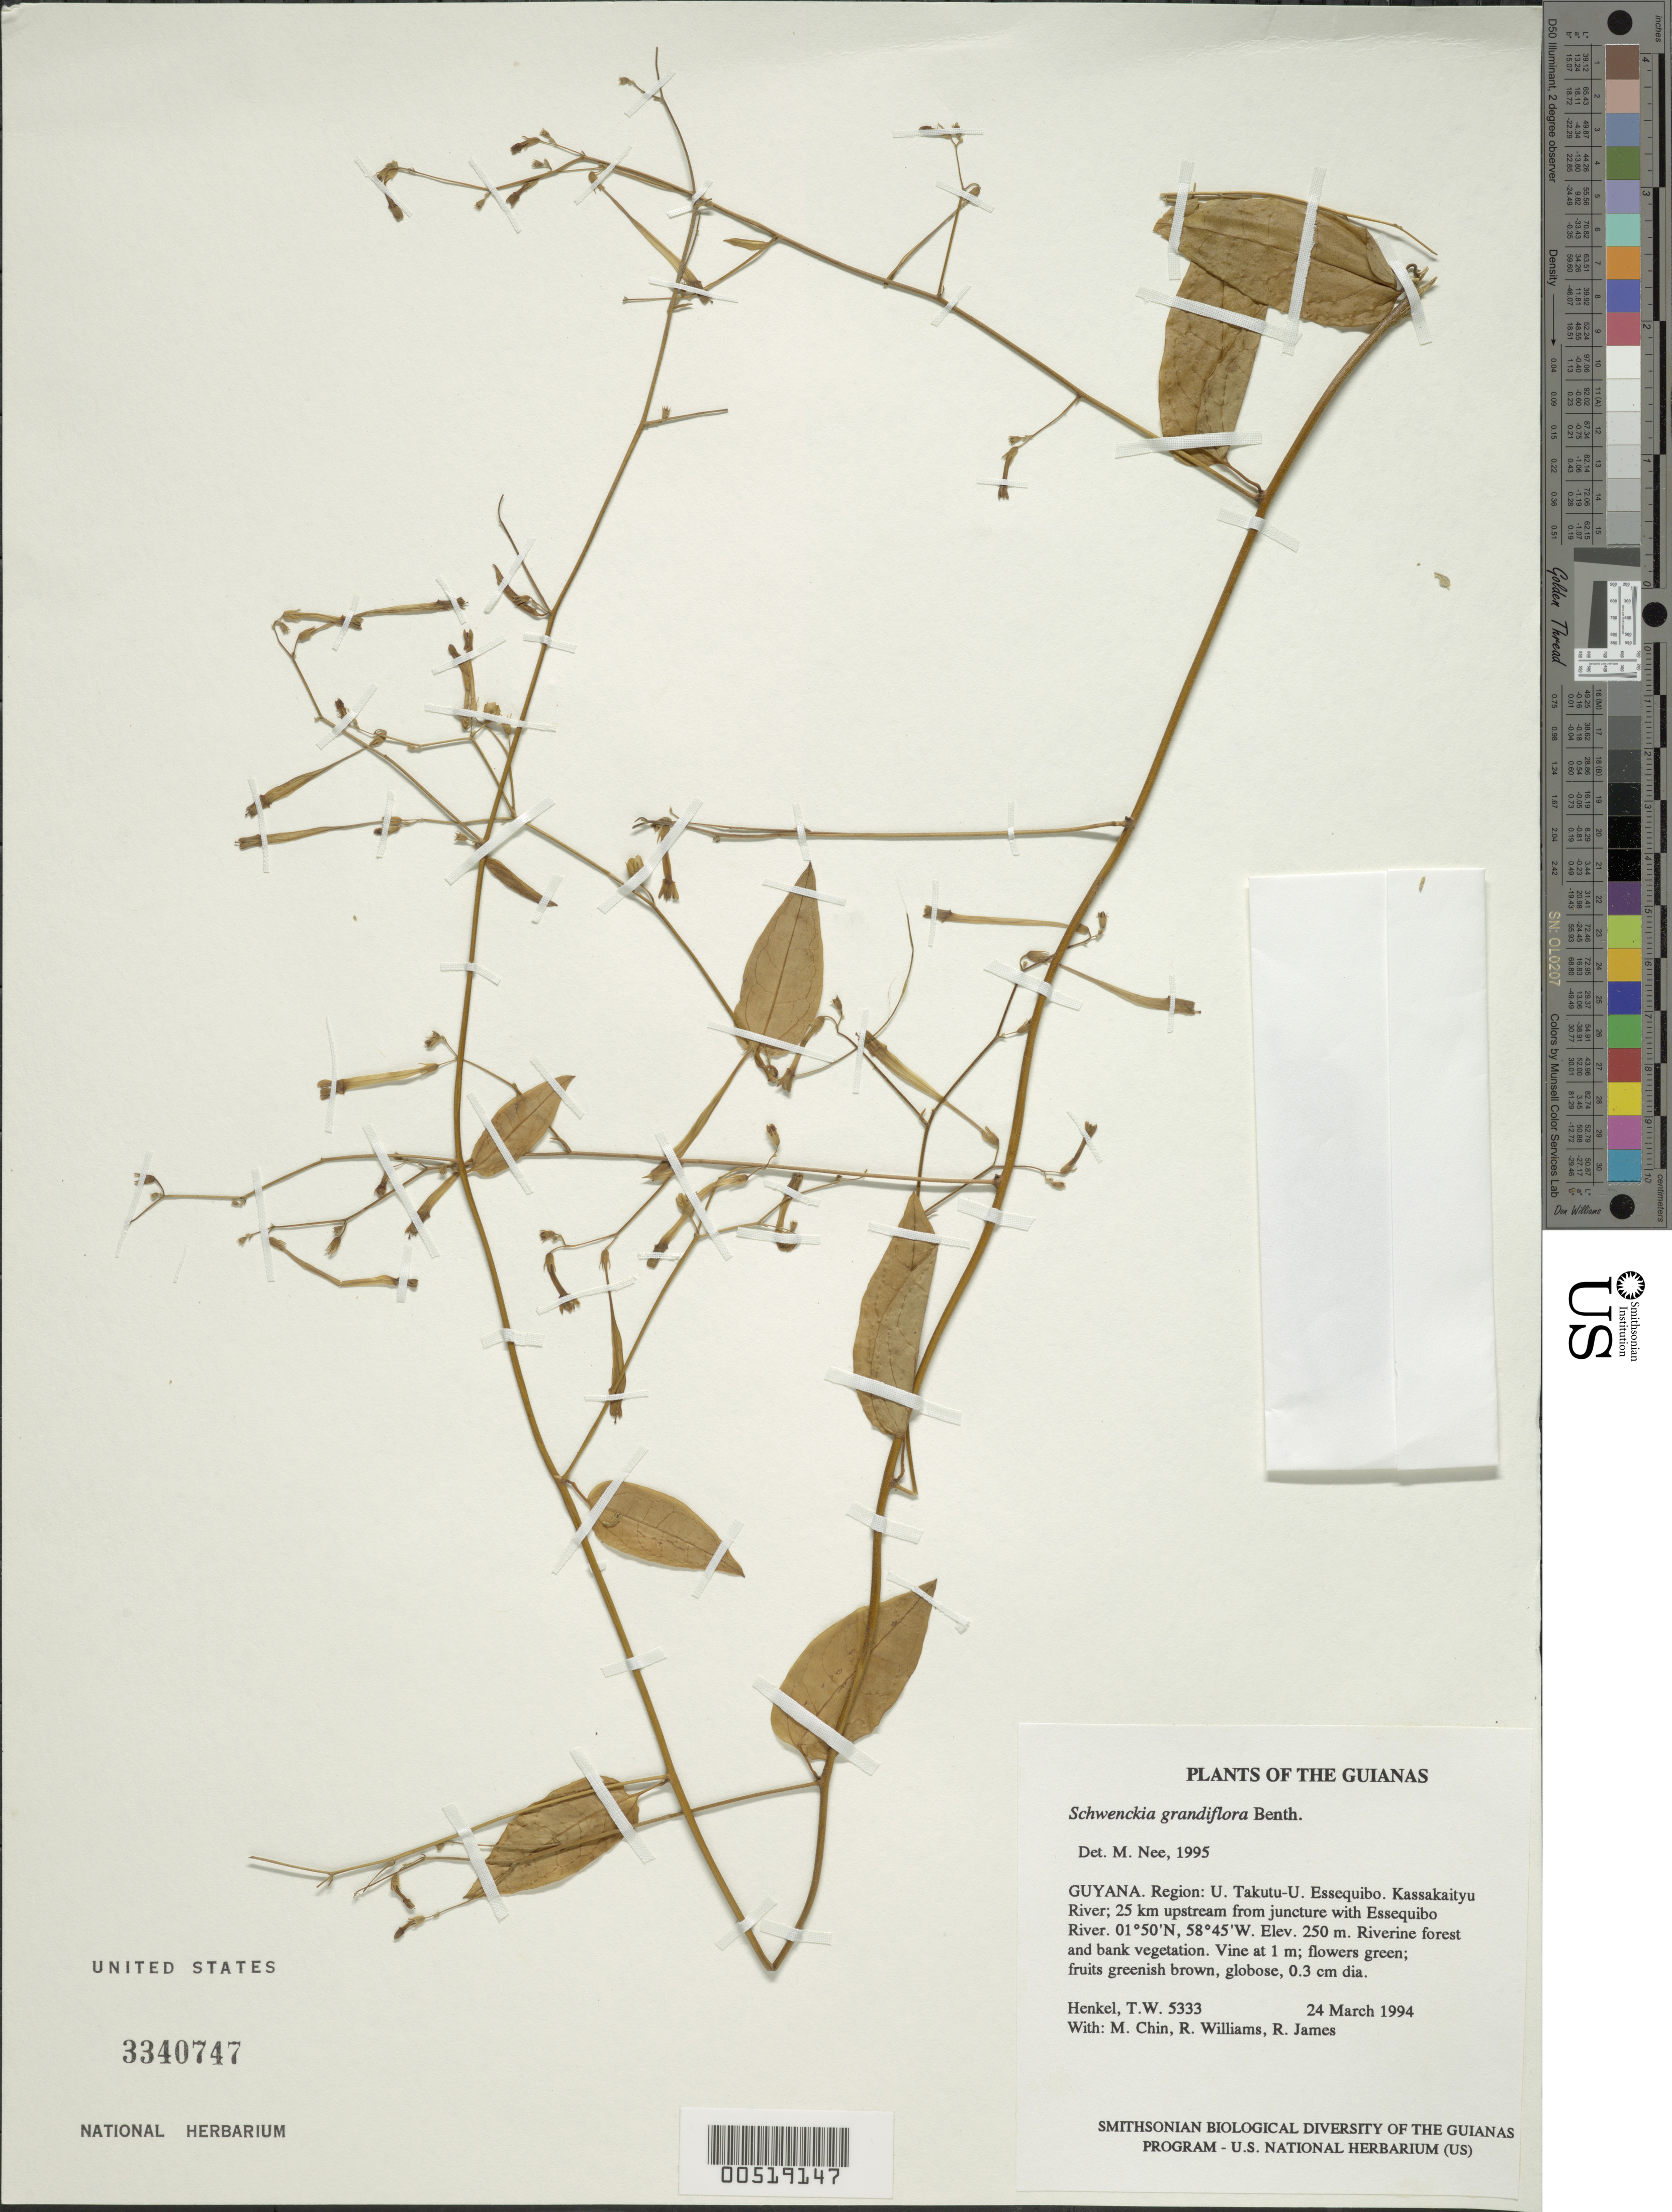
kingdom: Plantae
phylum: Tracheophyta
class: Magnoliopsida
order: Solanales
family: Solanaceae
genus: Schwenckia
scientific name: Schwenckia grandiflora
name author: Benth.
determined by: Nee, Michael H.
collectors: T. Henkel, M. Chin, R. Williams & R. James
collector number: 5333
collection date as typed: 24 March 1994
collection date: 1994-03-24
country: Guyana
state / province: U. Takutu-U. Essequibo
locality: Kassakaityu River; 25 km upstream from juncture with Essequibo River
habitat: Riverine forest and bank vegetation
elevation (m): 250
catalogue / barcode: US 3340747